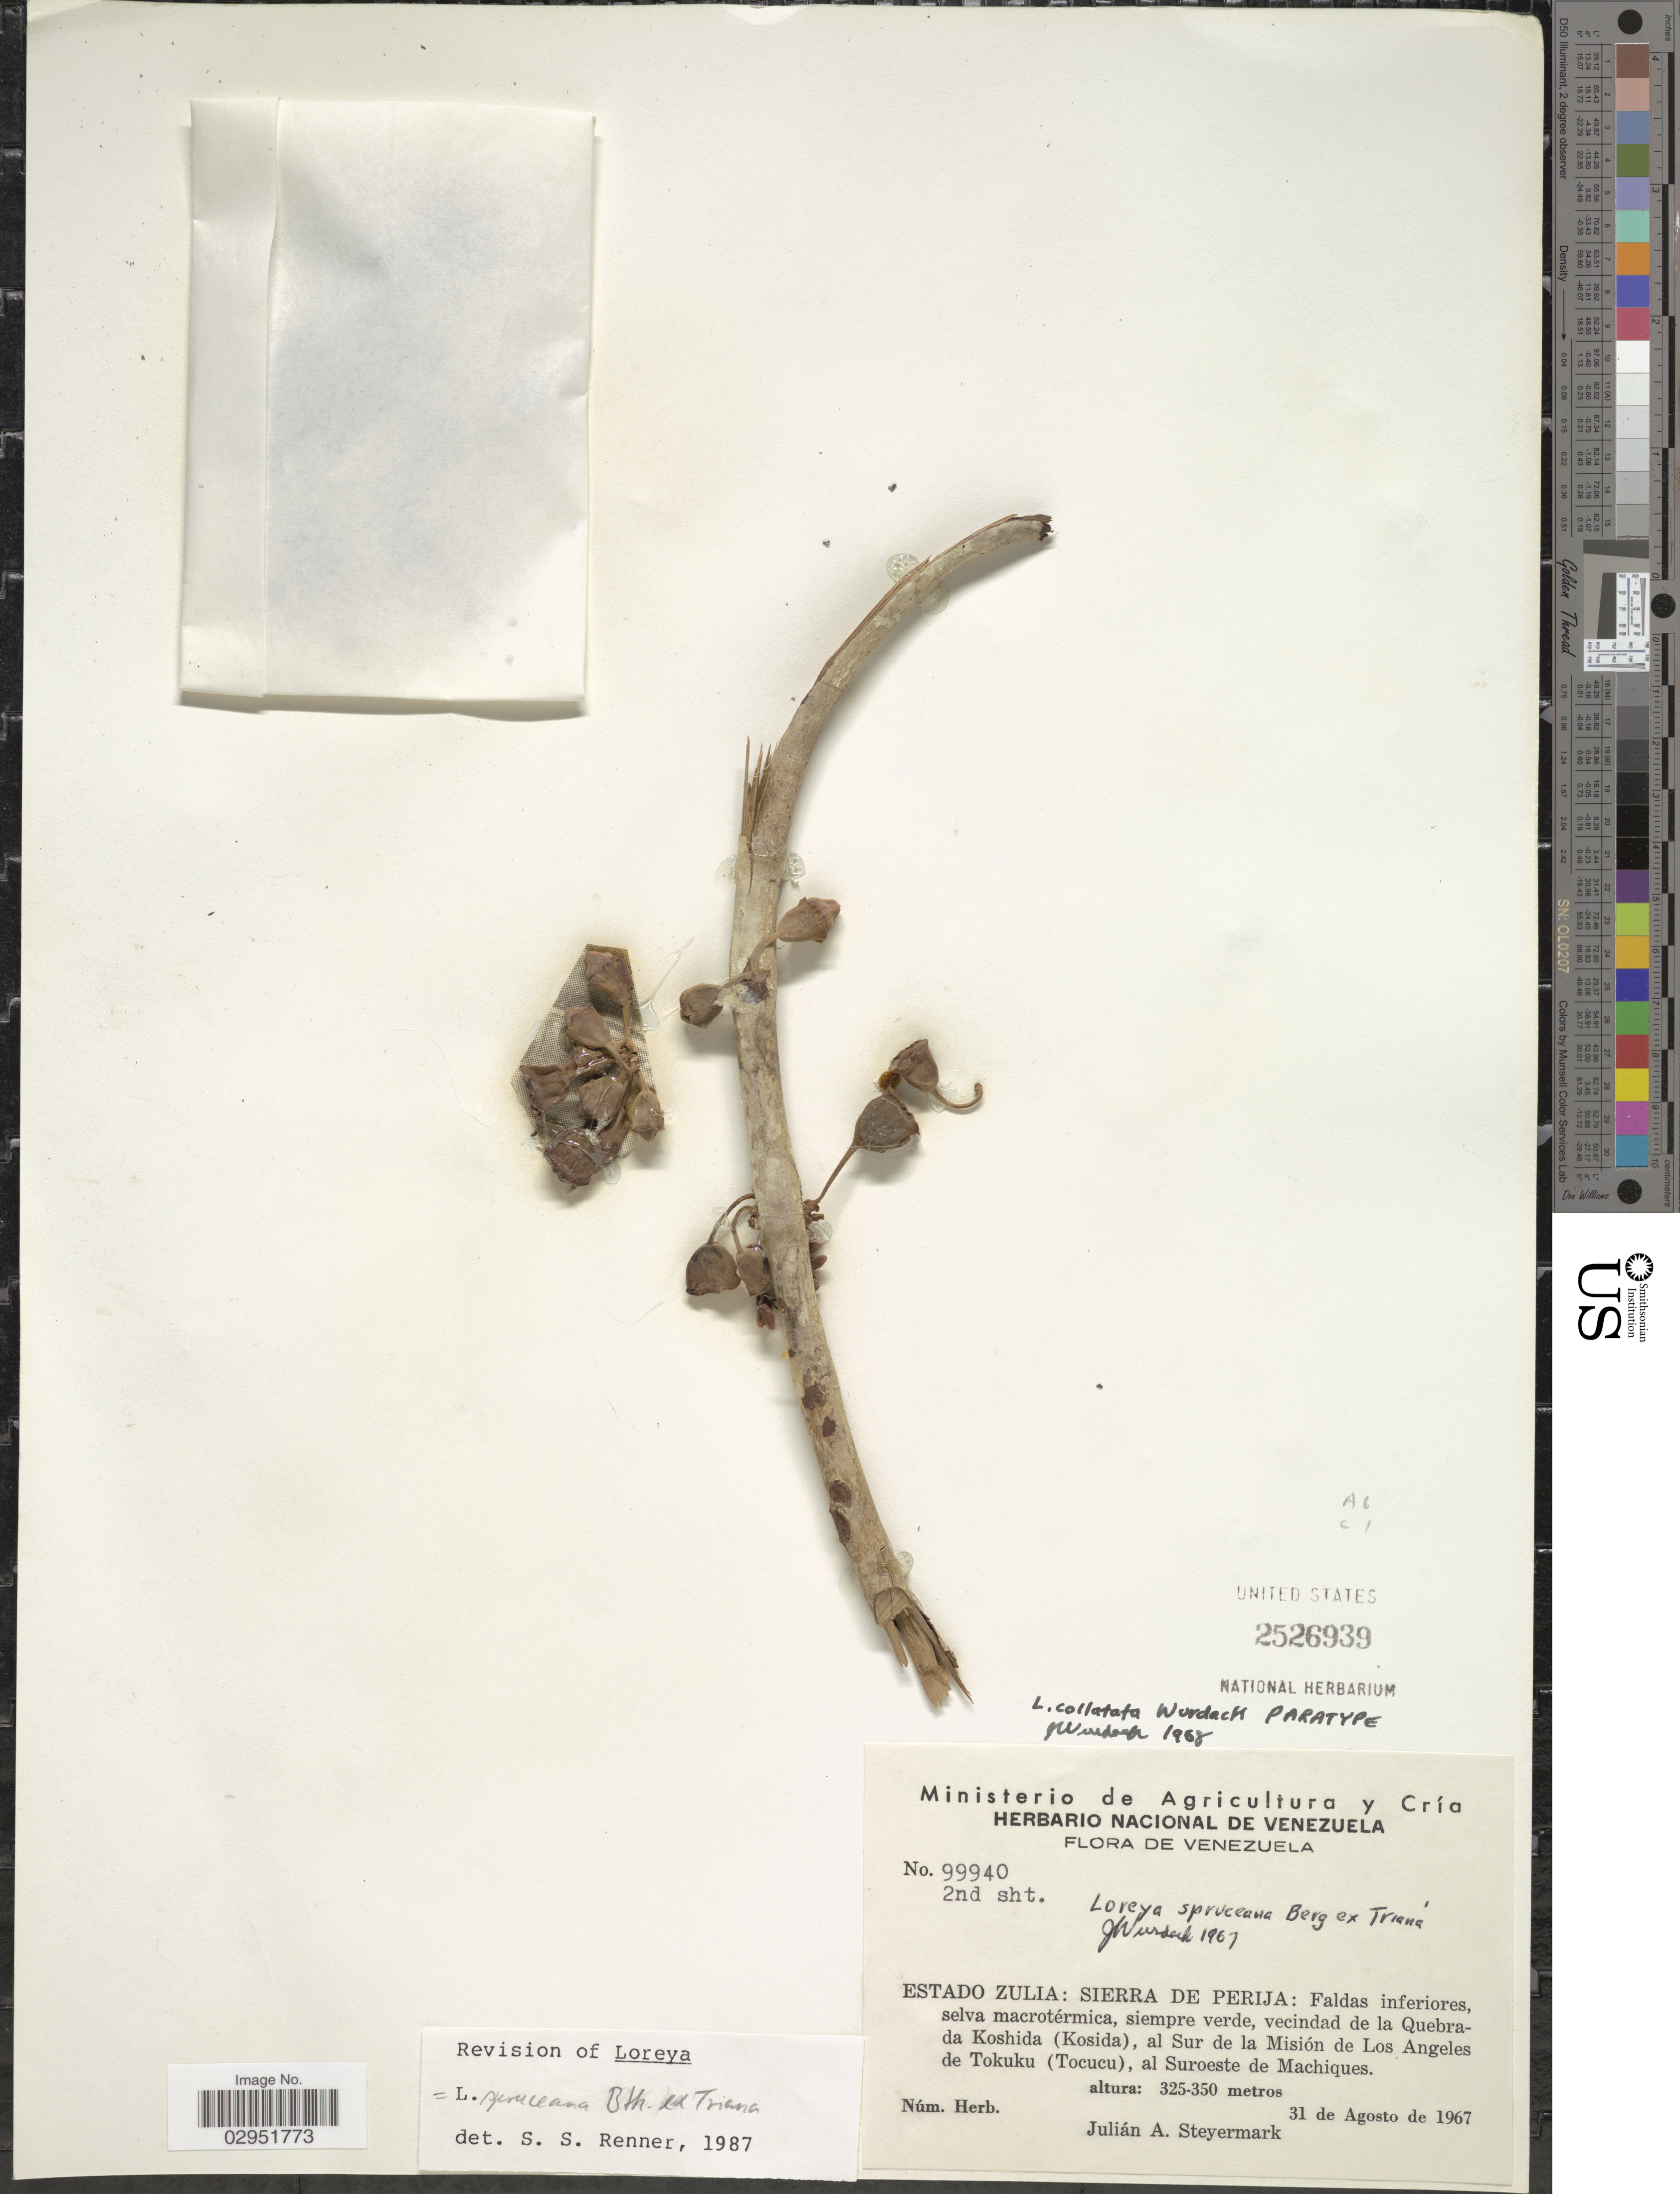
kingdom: Plantae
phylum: Tracheophyta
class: Magnoliopsida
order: Myrtales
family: Melastomataceae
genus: Bellucia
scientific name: Bellucia spruceana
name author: (Triana) J.F. Macbr.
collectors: J. Steyermark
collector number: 99940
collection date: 1967-08-31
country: Venezuela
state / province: Zulia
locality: Estado Zulia: Sierra de Perija: Faldas inferiores, selvas macrotérmica, siempre verde, vecindad de la Quebrada Koshida (Kosida), al Sur de la Misión de Los Angeles de Tokuku (Tocucu), al Suroeste de Machiques.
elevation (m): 325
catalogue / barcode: US 2526939